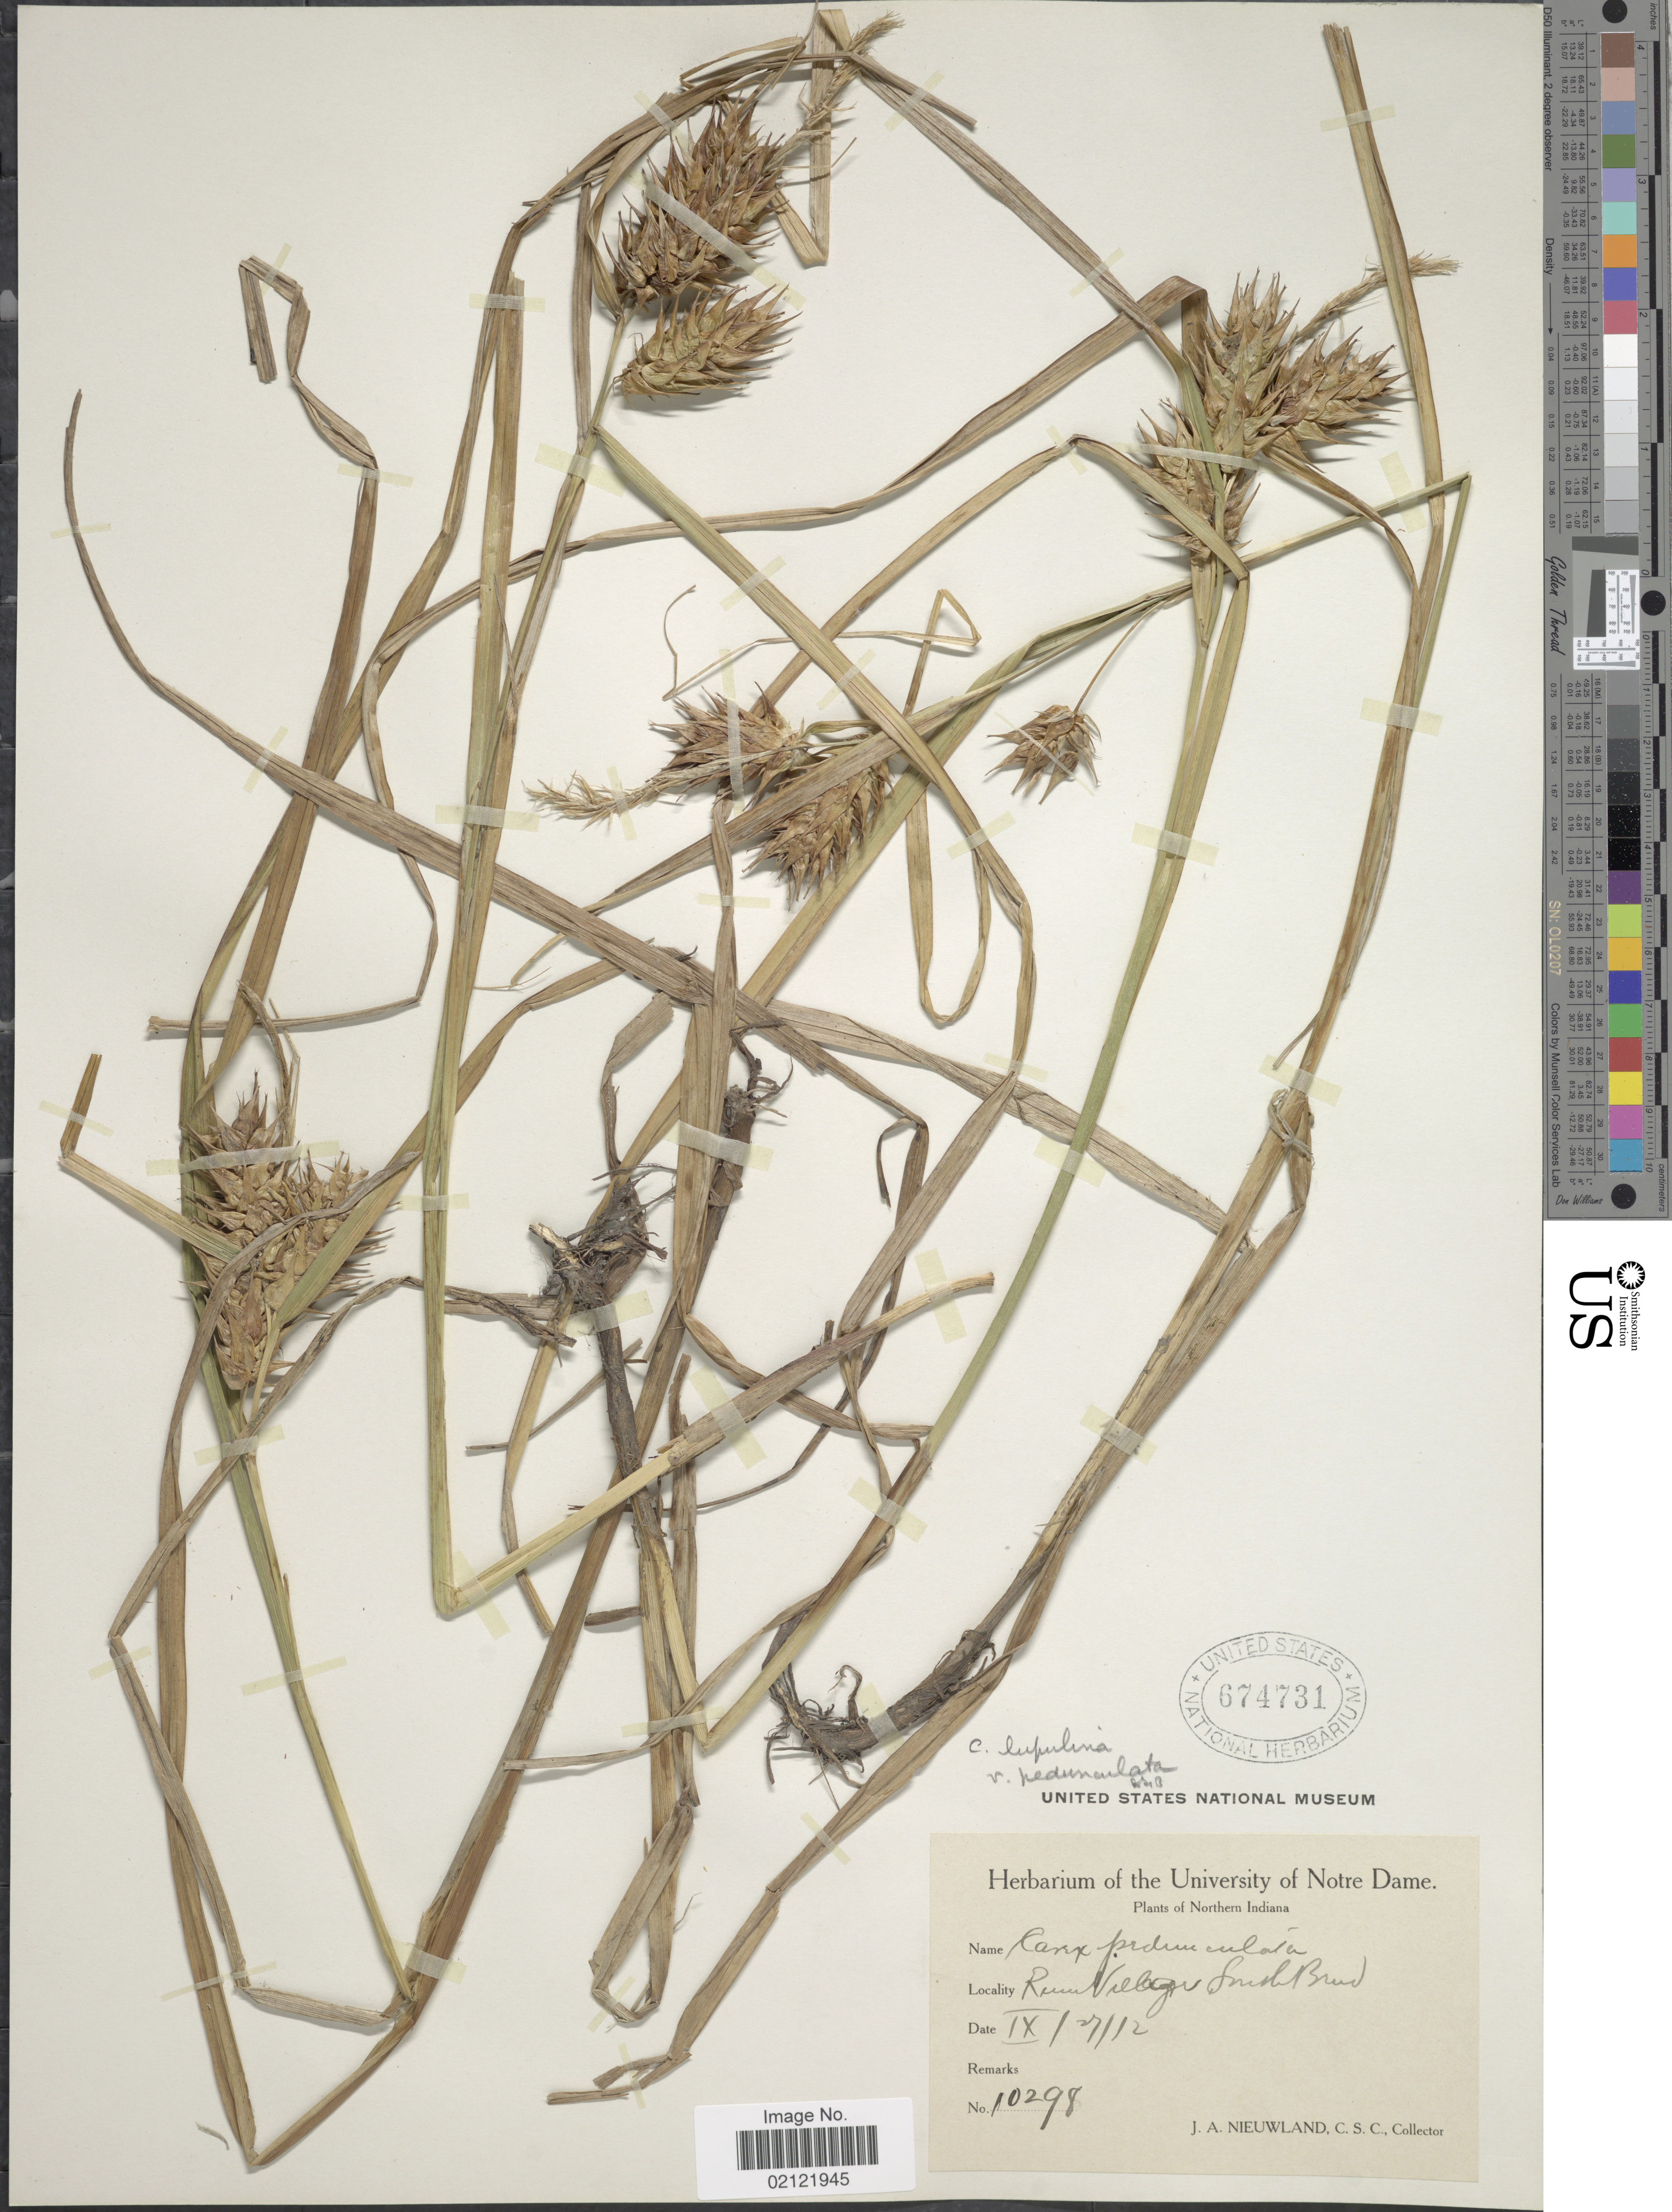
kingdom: Plantae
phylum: Tracheophyta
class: Liliopsida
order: Poales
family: Cyperaceae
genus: Carex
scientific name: Carex lupulina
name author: Muhl. ex Willd.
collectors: J. A. Nieuwland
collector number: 10298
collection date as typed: Transcribed d/m/y: 27/9/12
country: United States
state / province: Indiana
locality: Northern Indiana. Rum Village,South Bend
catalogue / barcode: US 674731